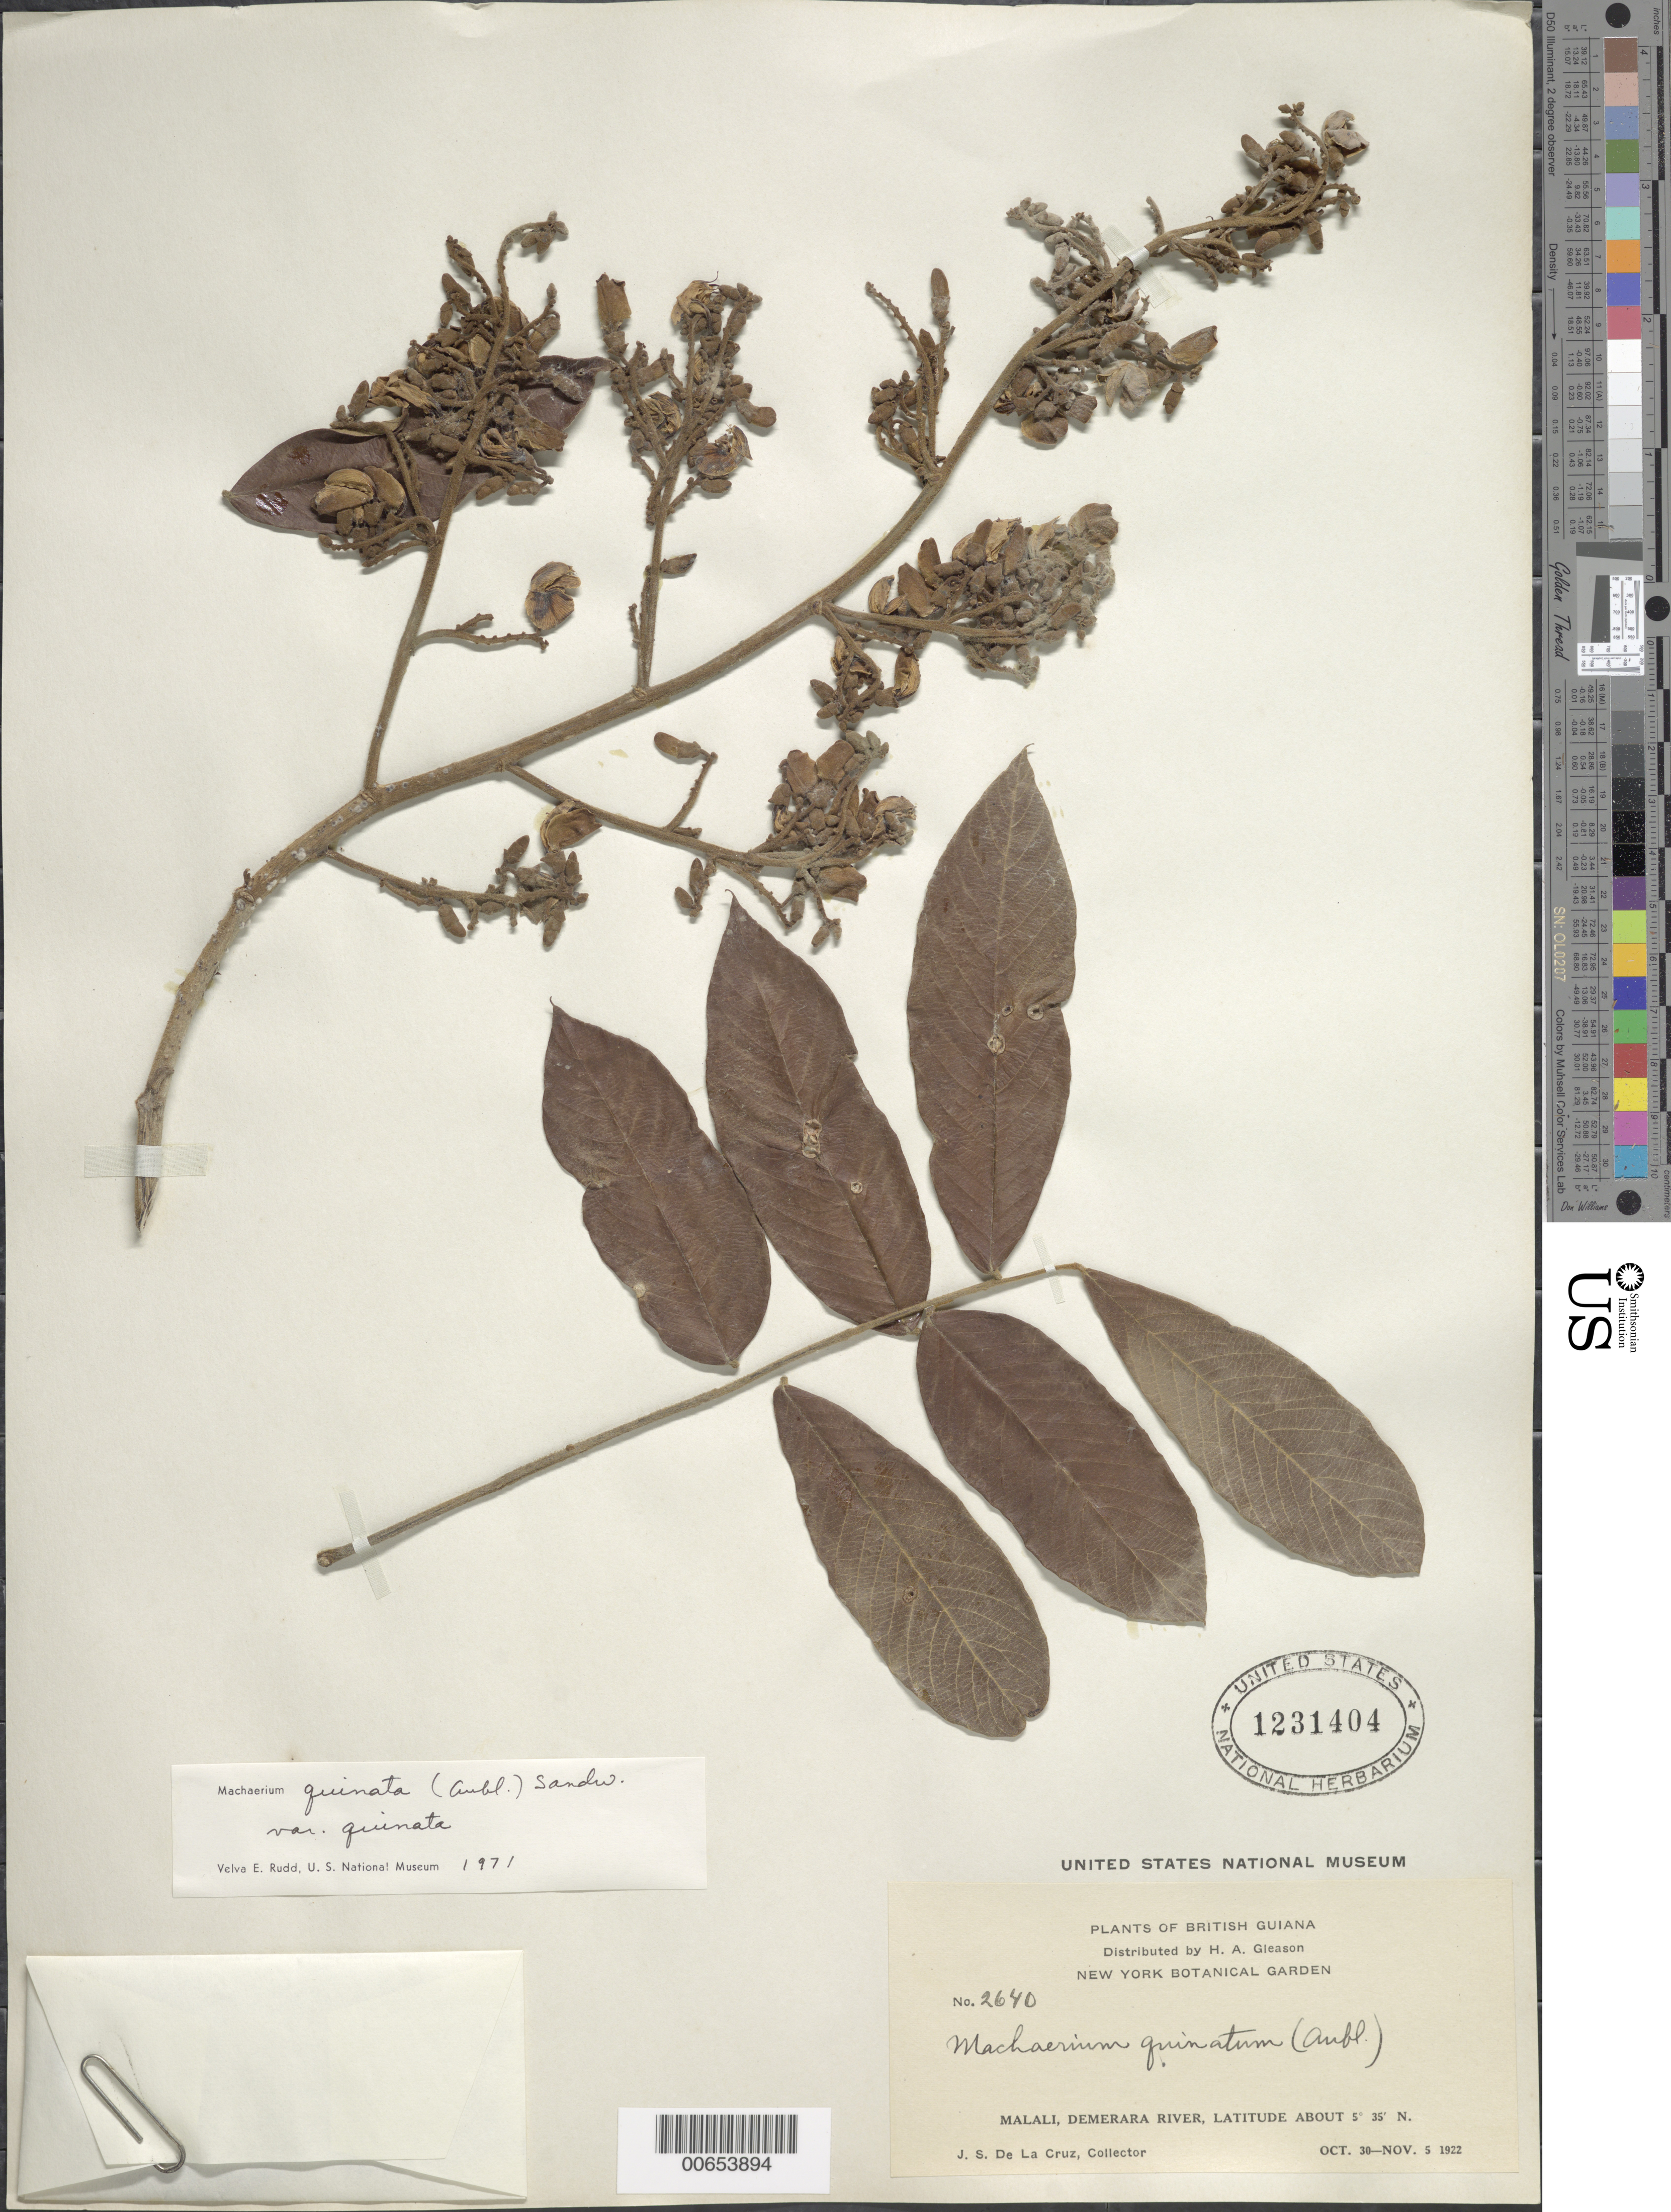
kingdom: Plantae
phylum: Tracheophyta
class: Magnoliopsida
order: Fabales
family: Fabaceae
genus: Machaerium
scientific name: Machaerium quinatum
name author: (Aubl.) Sandwith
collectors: J. S. de la Cruz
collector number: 2640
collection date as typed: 30-Oct-22 to 5-Nov-22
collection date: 1922-10-30/1922-11-05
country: Guyana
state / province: U. Demerara-Berbice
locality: Malali, Demerara R.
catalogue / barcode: US 1231404